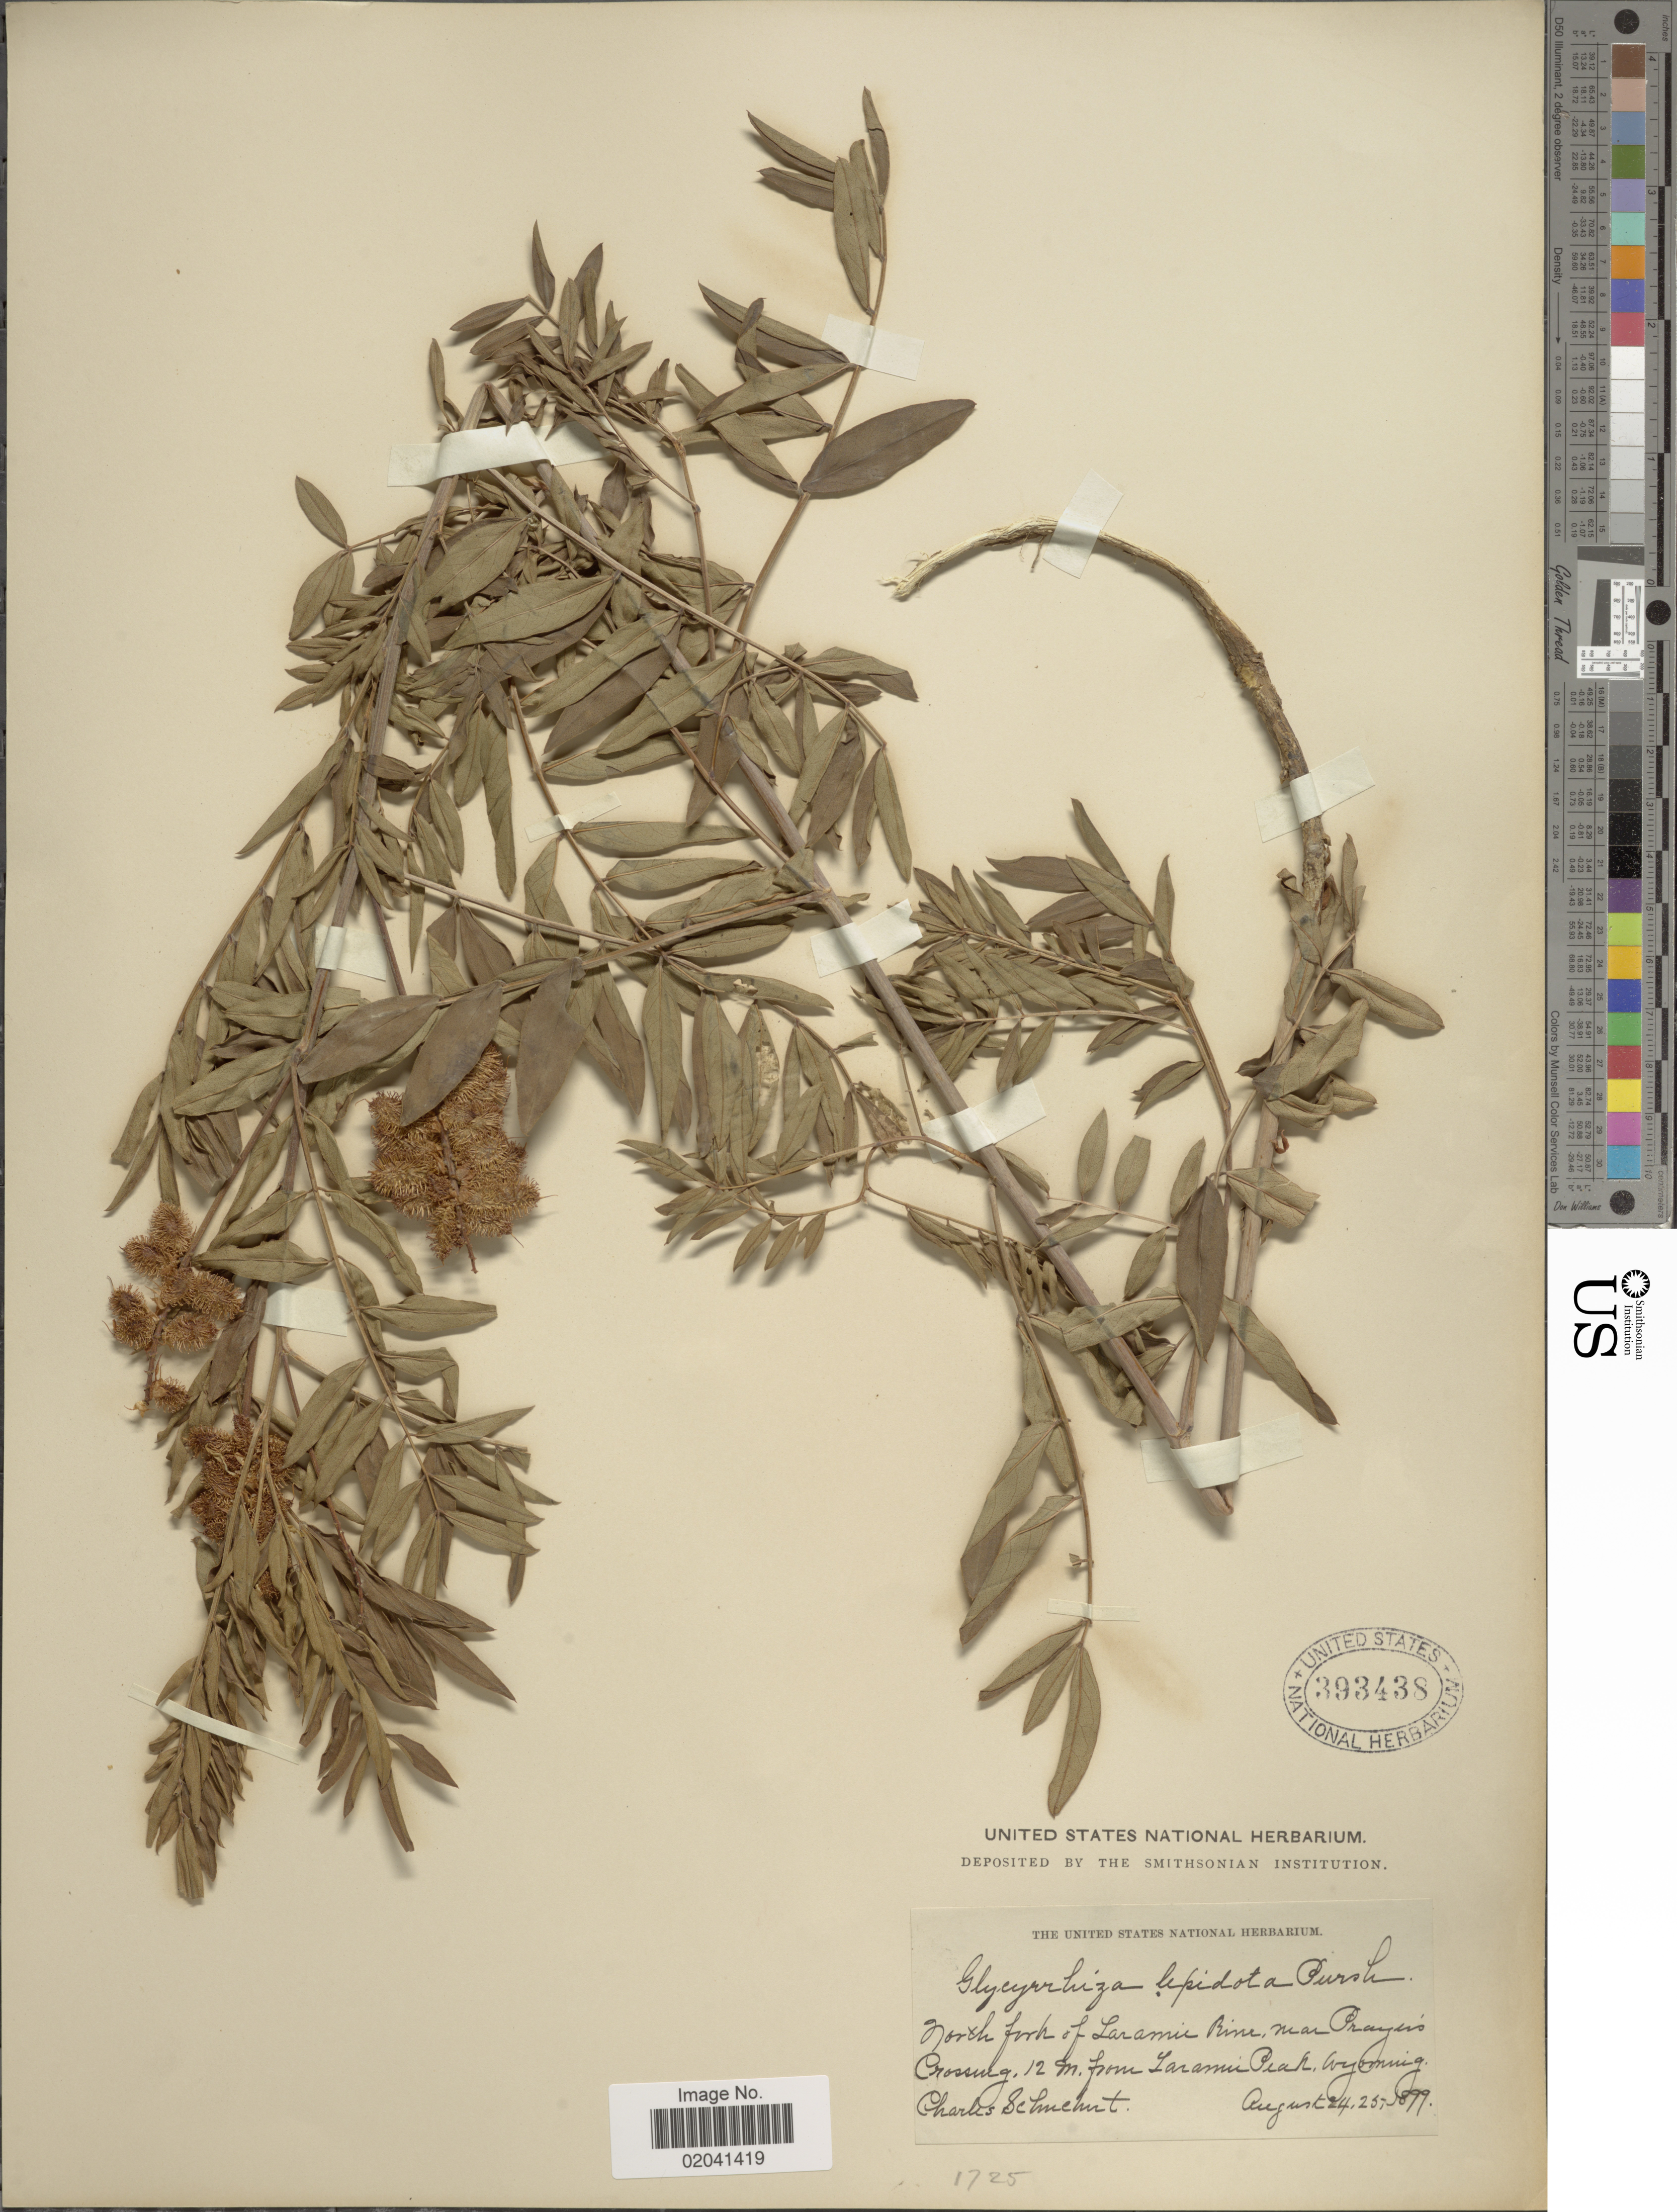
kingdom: Plantae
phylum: Tracheophyta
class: Magnoliopsida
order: Fabales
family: Fabaceae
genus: Glycyrrhiza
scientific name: Glycyrrhiza lepidota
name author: Pursh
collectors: C. Schuchert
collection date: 1899-08-24/1899-08-25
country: United States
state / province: Wyoming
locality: North fork of Laramie River, near Prayer's Crossing, 12 m. from Laramie Peak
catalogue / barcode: US 393438